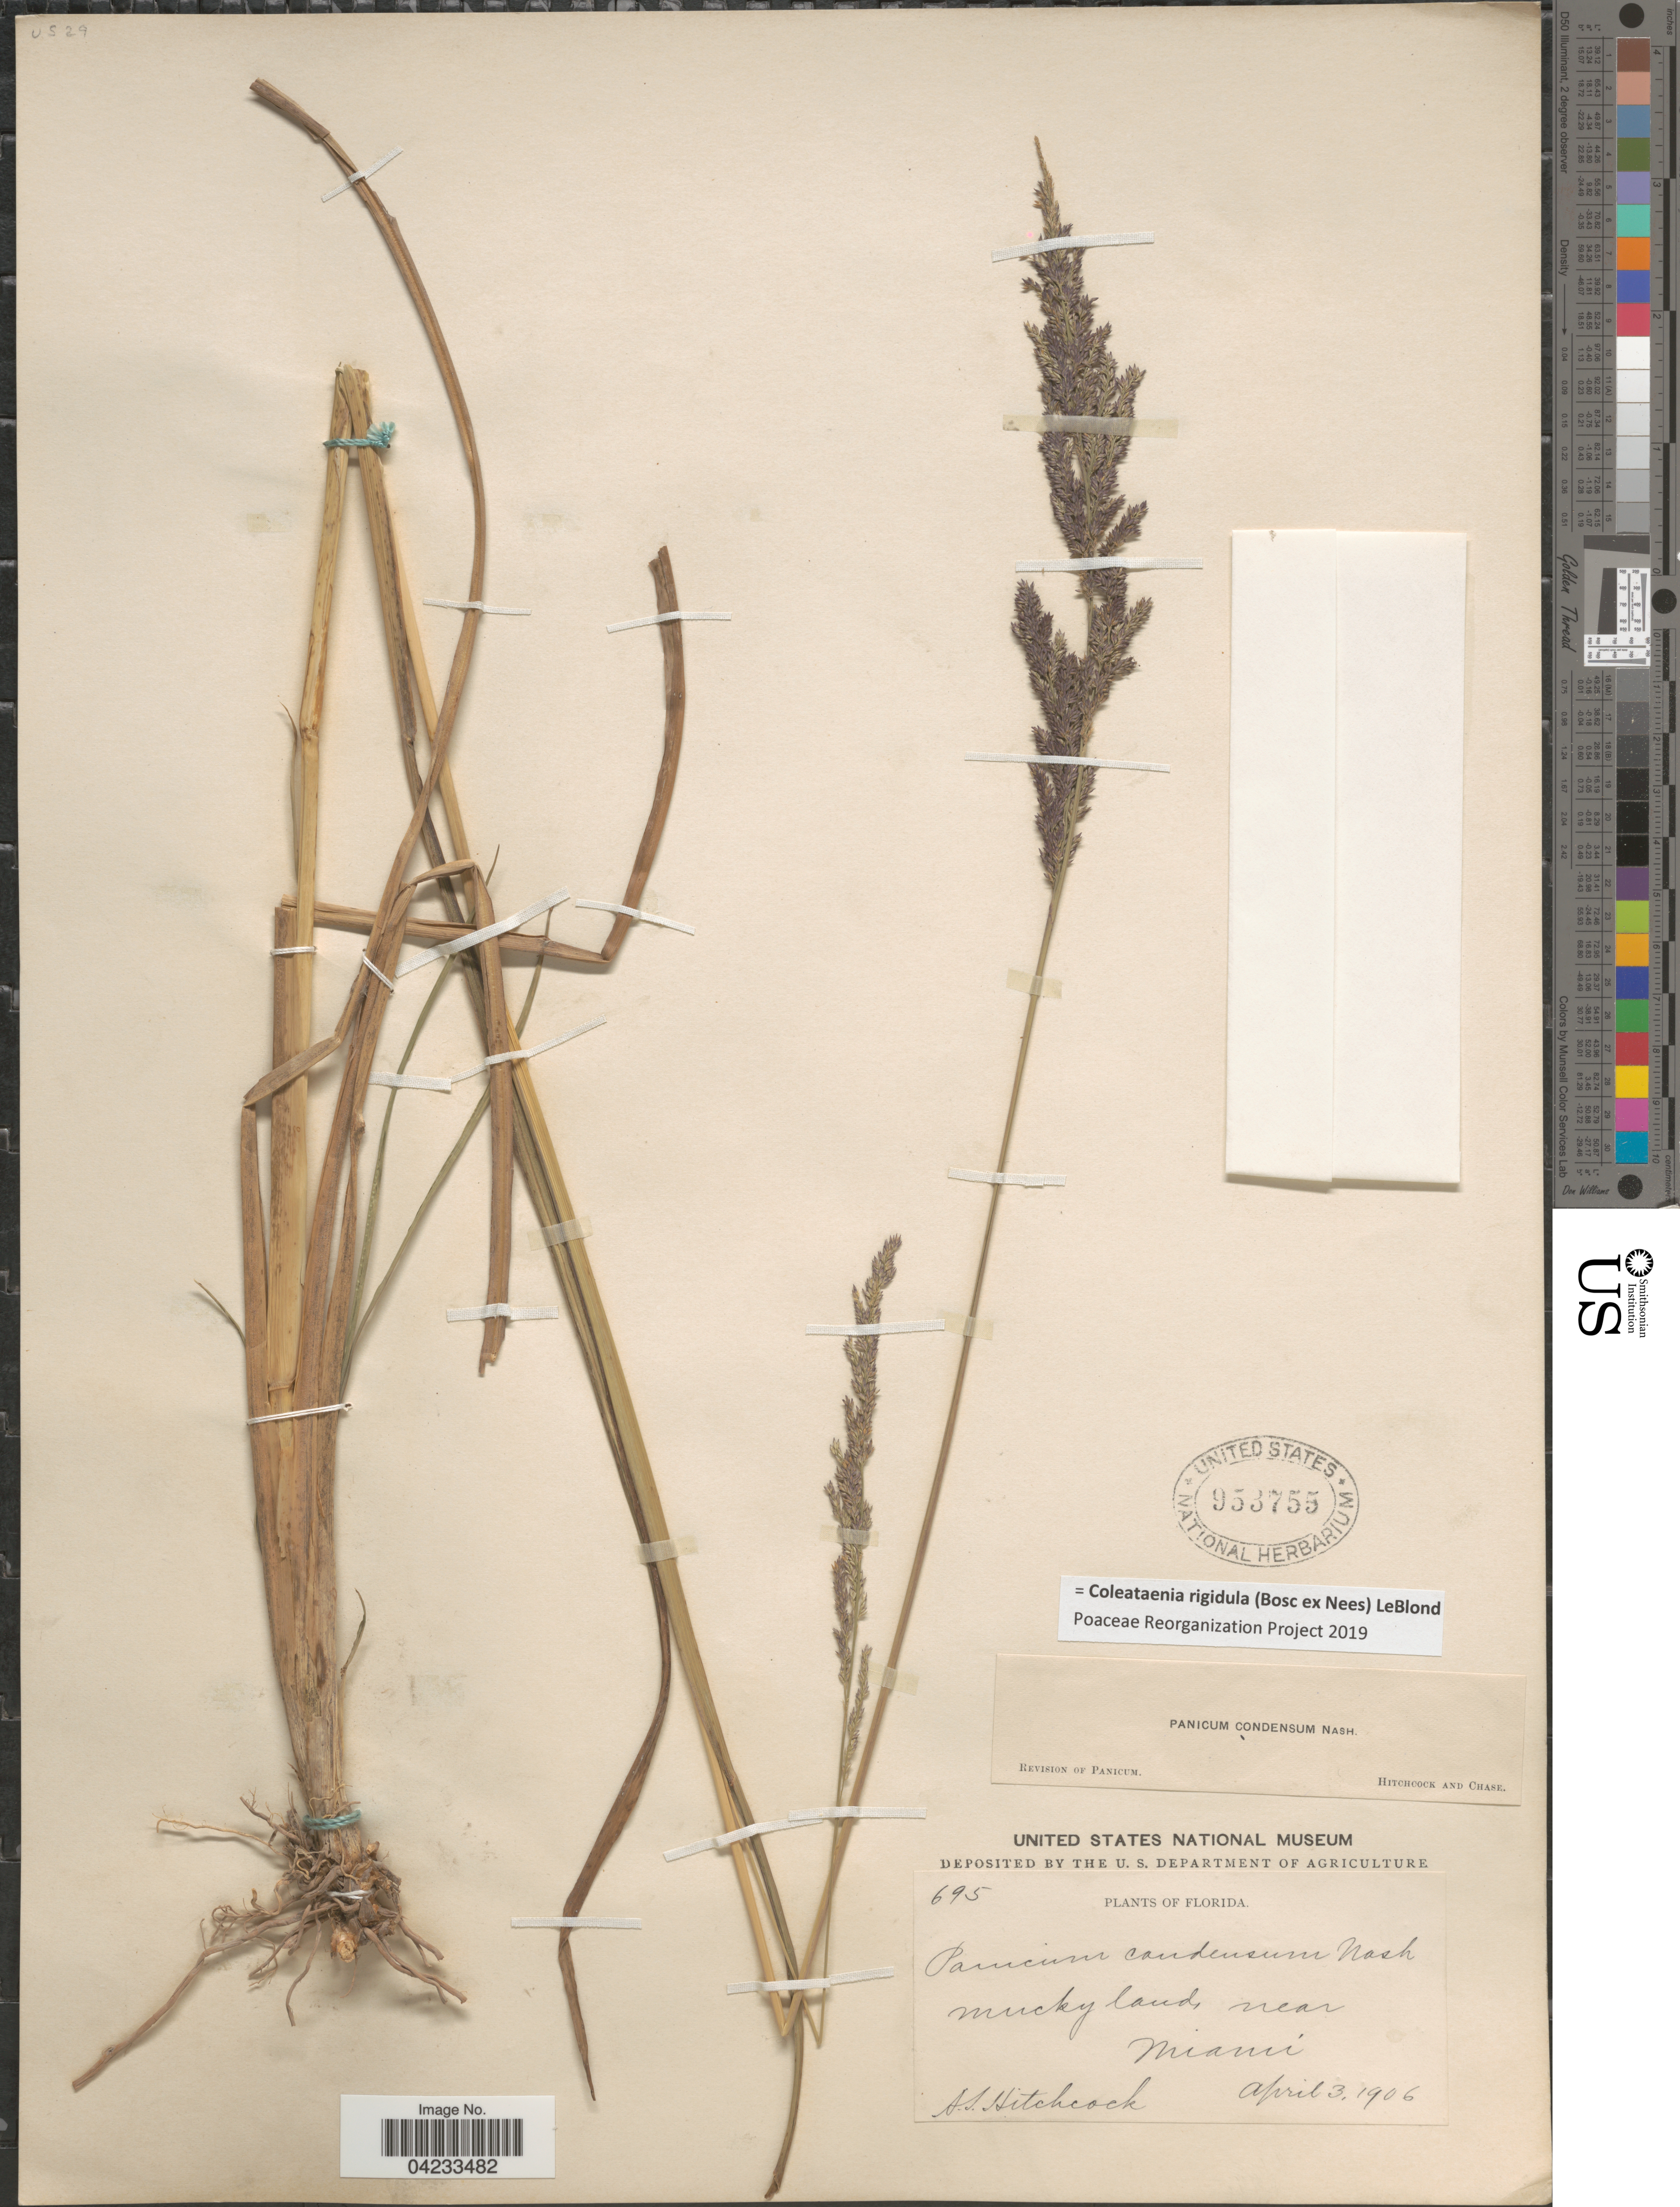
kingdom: Plantae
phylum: Tracheophyta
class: Liliopsida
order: Poales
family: Poaceae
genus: Coleataenia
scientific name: Coleataenia rigidula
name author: (Bosc ex Nees) LeBlond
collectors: A. S. Hitchcock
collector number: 695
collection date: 1906-04-03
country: United States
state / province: Florida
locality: Mucky land, near Miami.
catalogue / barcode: US 953755